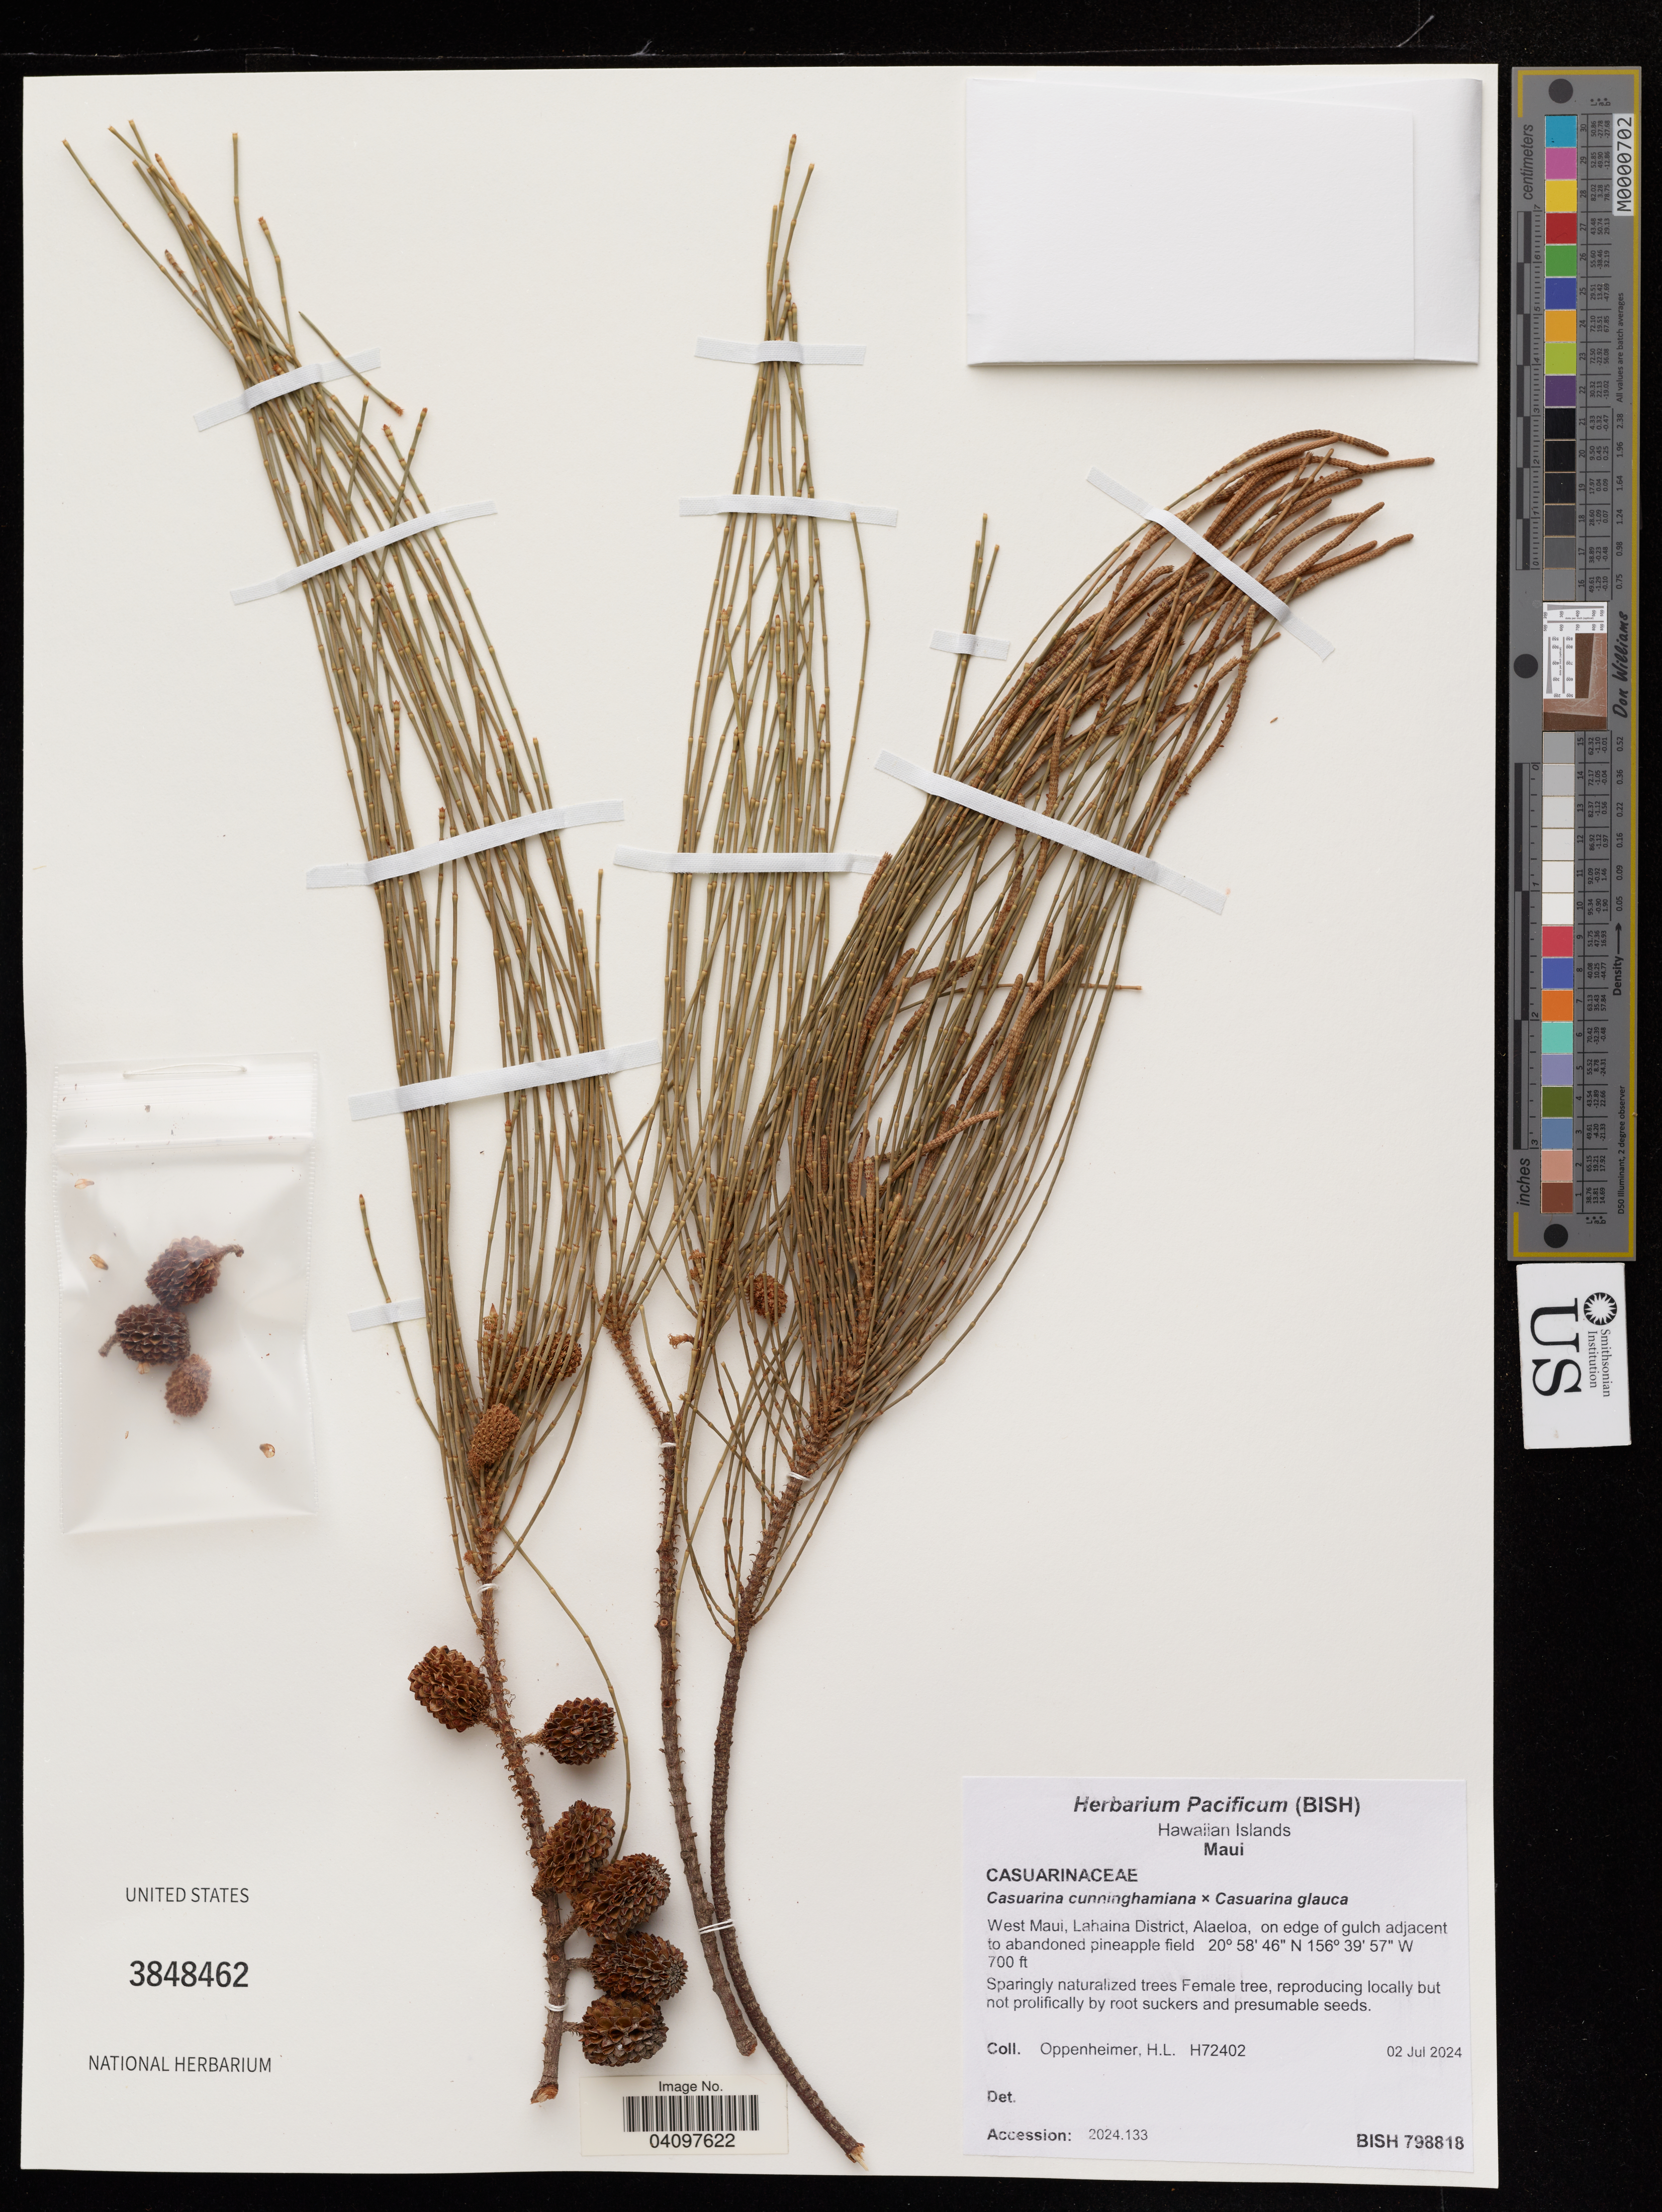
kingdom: Plantae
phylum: Tracheophyta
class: Magnoliopsida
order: Fagales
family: Casuarinaceae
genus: Casuarina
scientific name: Casuarina cunninghamiana x C. glauca Sieber ex Spreng.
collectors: H. L. Oppenheimer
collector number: H72402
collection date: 2024-07-02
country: United States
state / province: Hawaii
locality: West Maui, Lahaina District, Alaeloa, on edge of gulch adjacent to abandoned pineapple field.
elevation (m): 213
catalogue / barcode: US 3848462